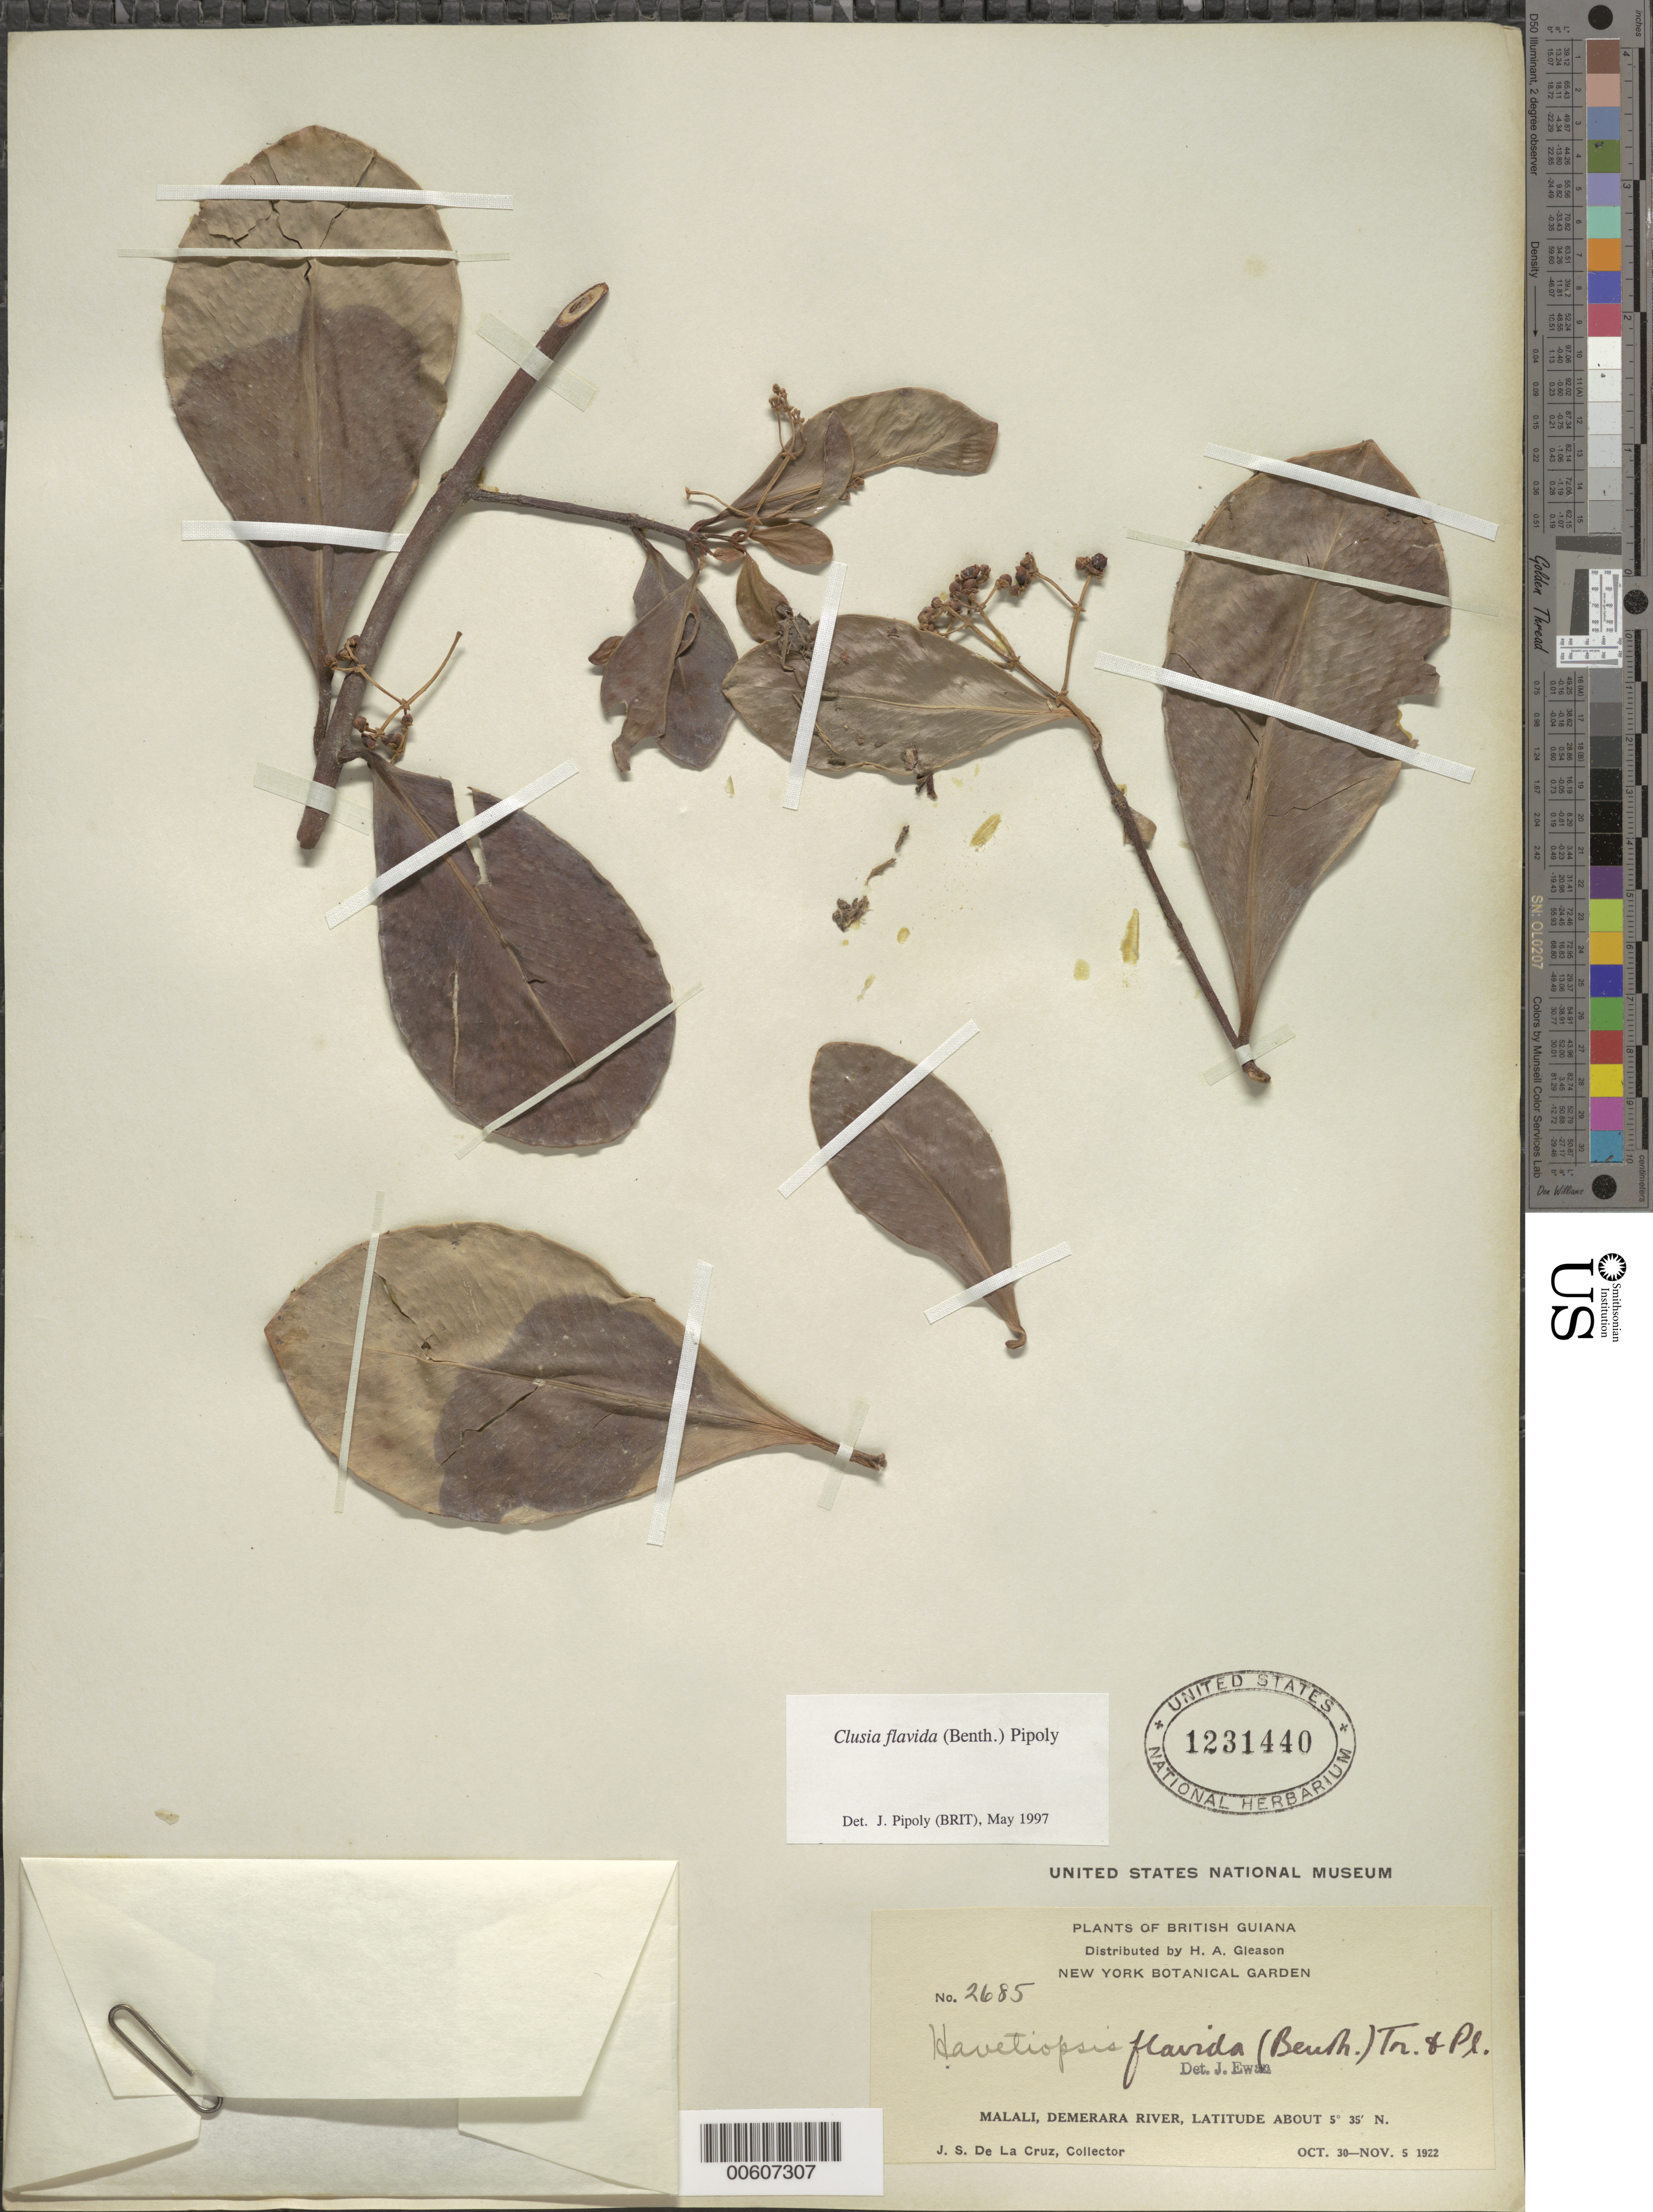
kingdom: Plantae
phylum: Tracheophyta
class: Magnoliopsida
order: Malpighiales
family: Clusiaceae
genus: Clusia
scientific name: Clusia flavida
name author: (Benth.) Pipoly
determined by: Pipoly, J. J., III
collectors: J. S. de la Cruz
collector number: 2685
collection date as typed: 30-Oct-22 to 5-Nov-22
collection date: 1922-10-30/1922-11-05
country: Guyana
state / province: U. Demerara-Berbice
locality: Malali, Demerara R.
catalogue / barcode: US 1231440